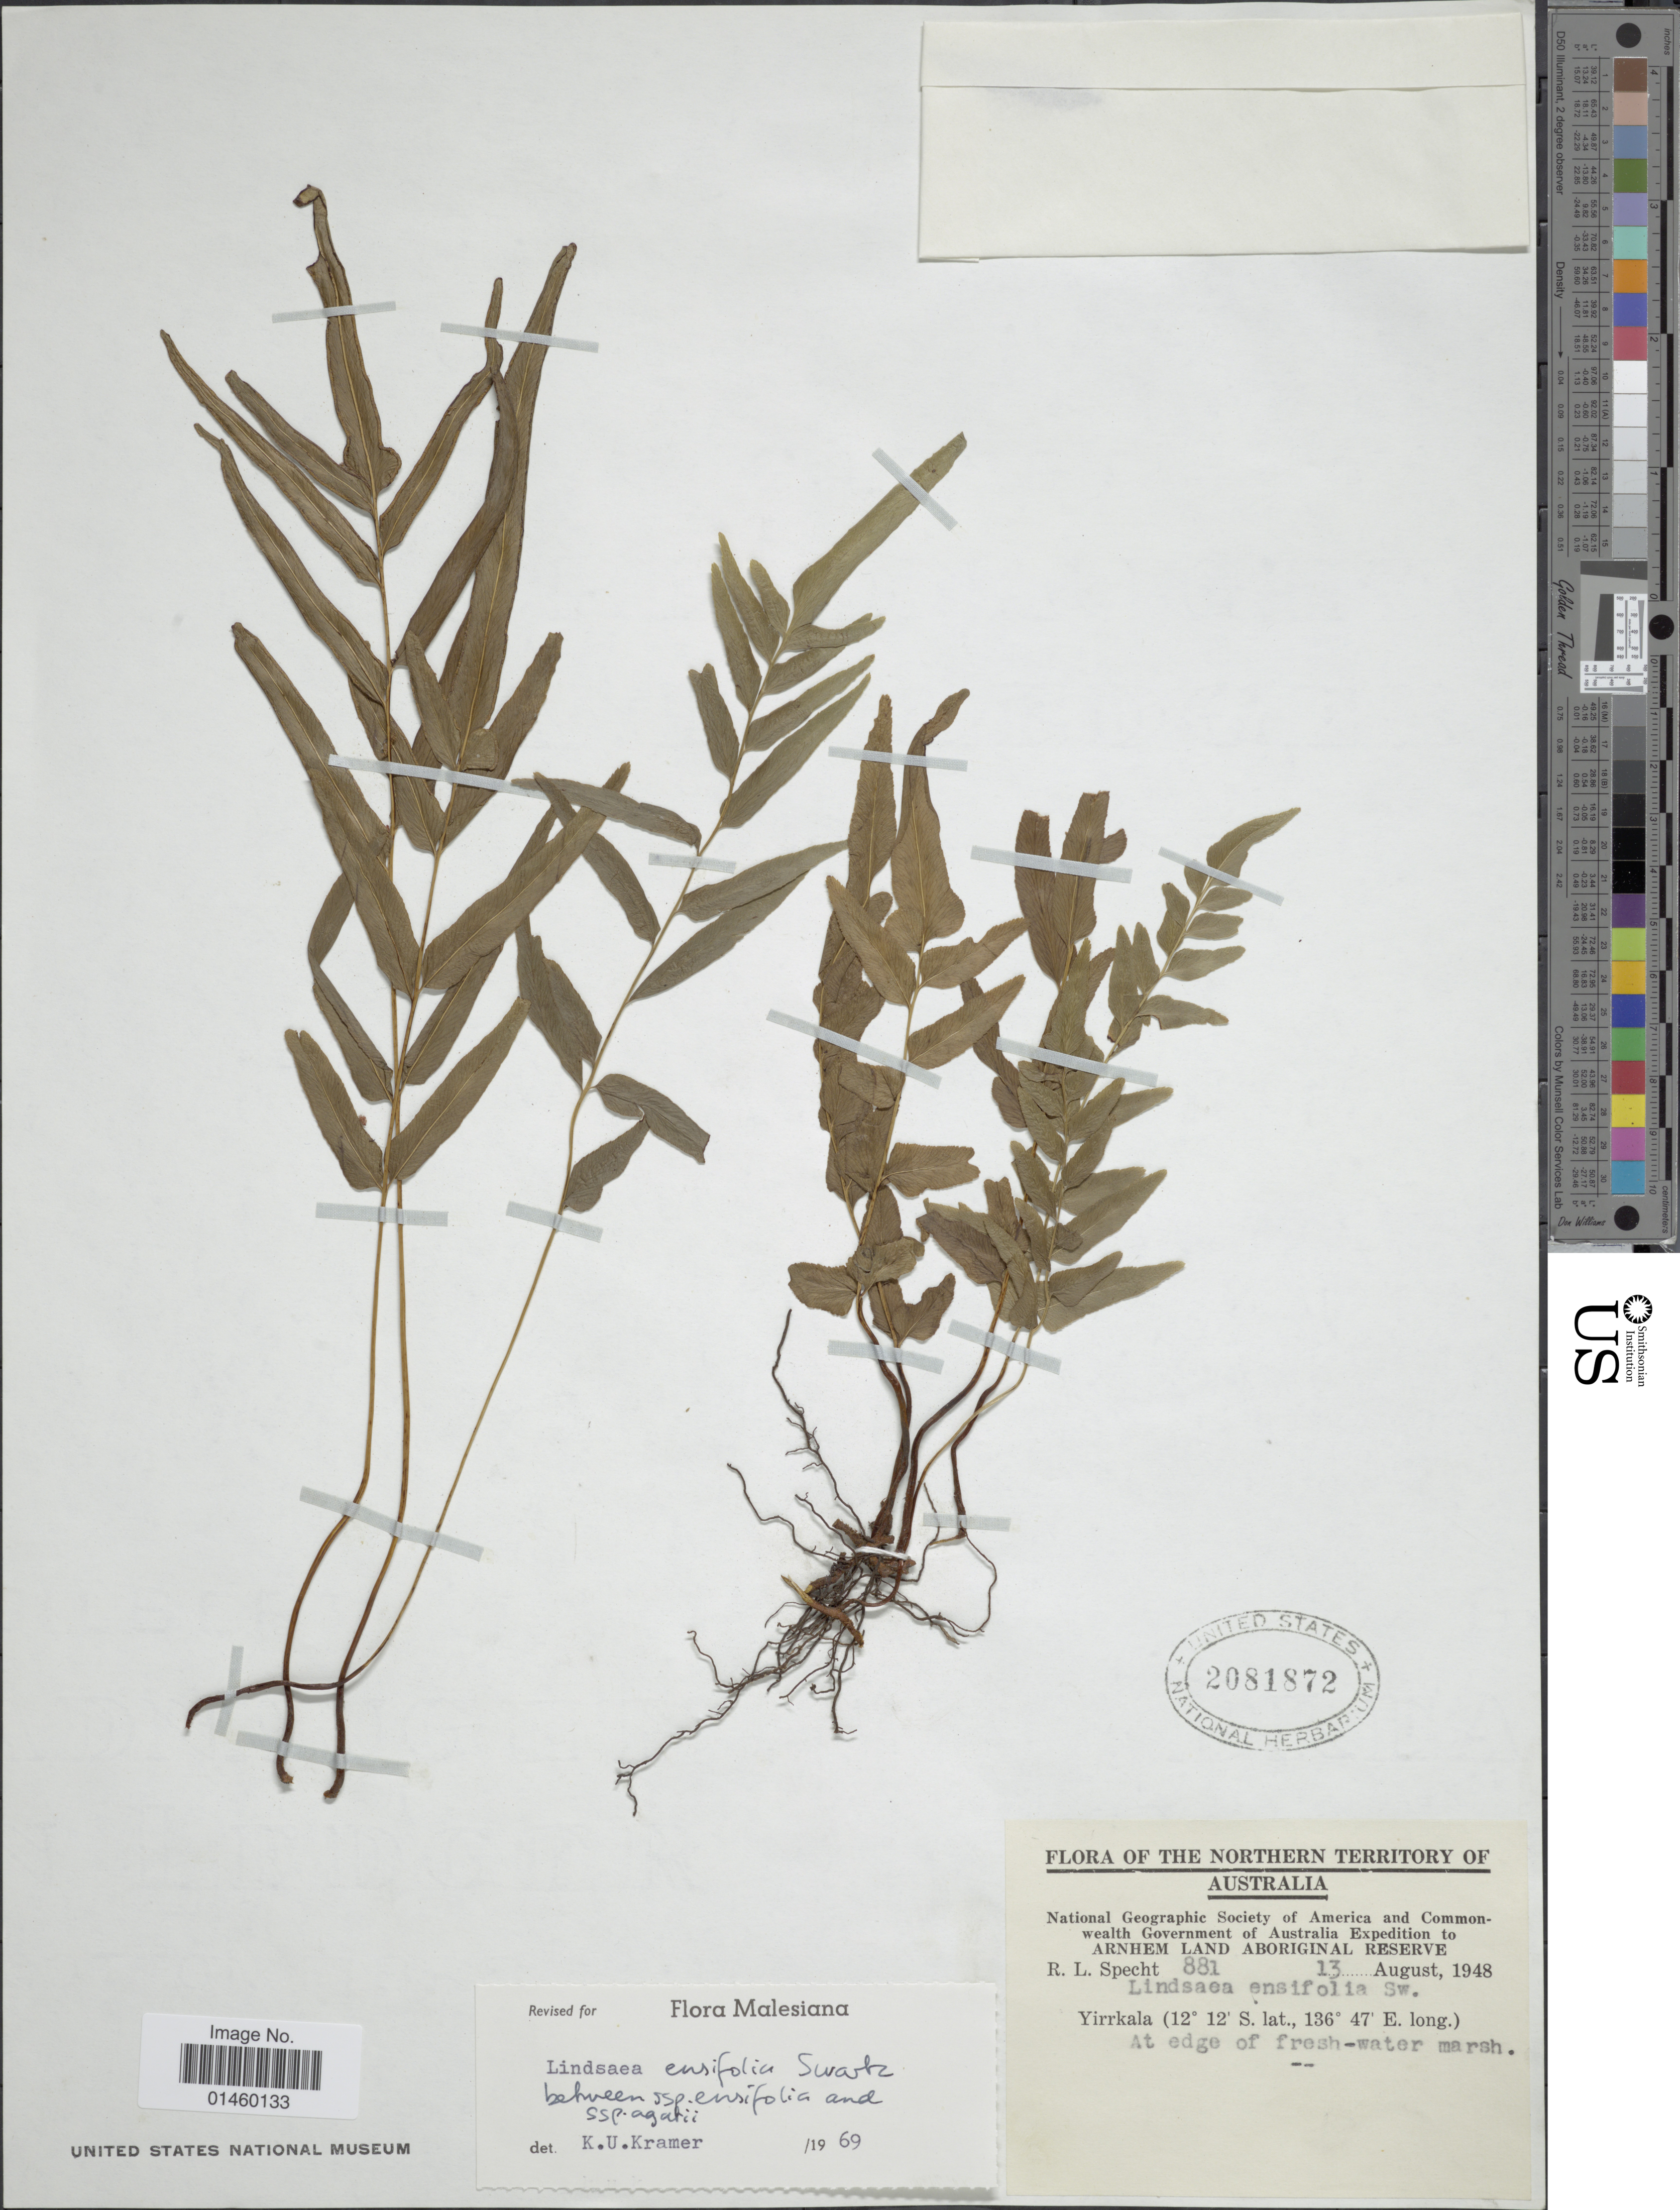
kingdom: Plantae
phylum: Tracheophyta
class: Polypodiopsida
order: Polypodiales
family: Lindsaeaceae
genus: Lindsaea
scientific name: Lindsaea ensifolia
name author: Sw.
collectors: R. L. Specht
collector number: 881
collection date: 1948-08-13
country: Australia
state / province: Northern Territory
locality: The Northern Territory of Australia. Yirrkala.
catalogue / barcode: US 2081872